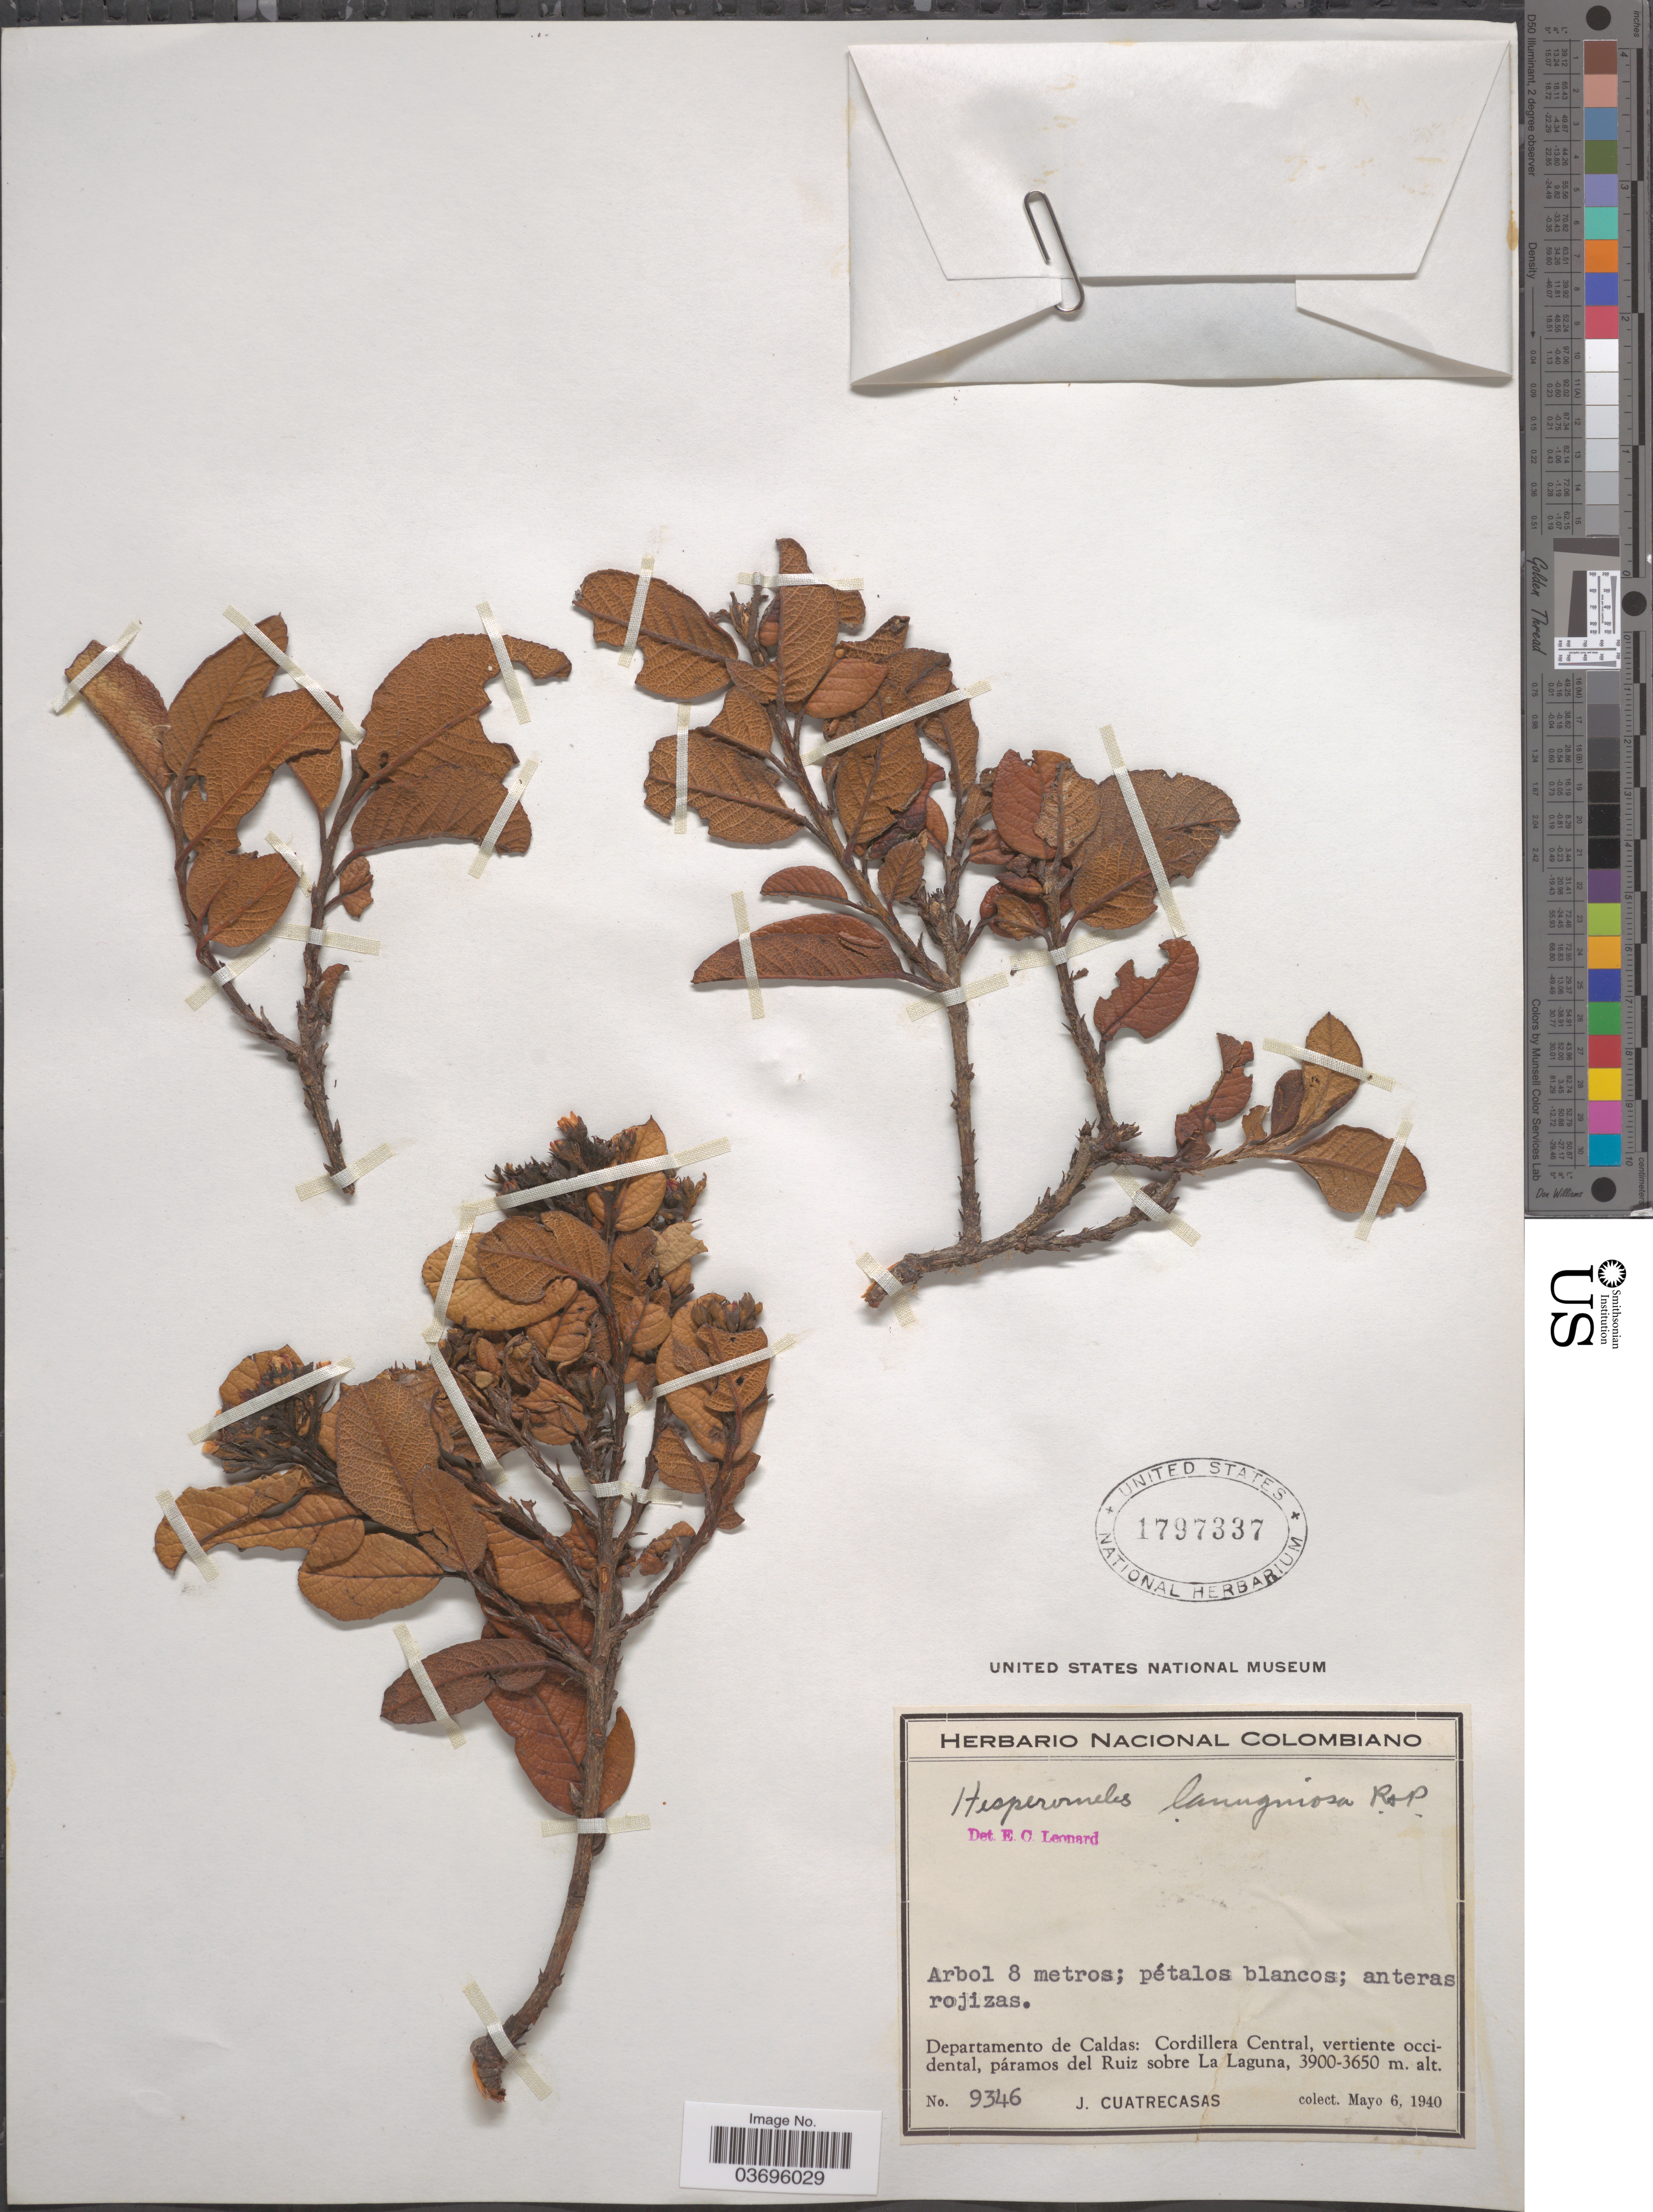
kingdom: Plantae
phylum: Tracheophyta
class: Magnoliopsida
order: Rosales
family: Rosaceae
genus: Hesperomeles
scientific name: Hesperomeles ferruginea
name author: (Juss. ex Pers.) Benth.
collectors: J. Cuatrecasas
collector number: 9346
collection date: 1940-05-06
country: Colombia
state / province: Caldas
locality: Departamento de Caldas: Cordillera Central, vertiente occidental, páramos del Ruiz sobre La Laguna.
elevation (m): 3650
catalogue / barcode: US 1797337